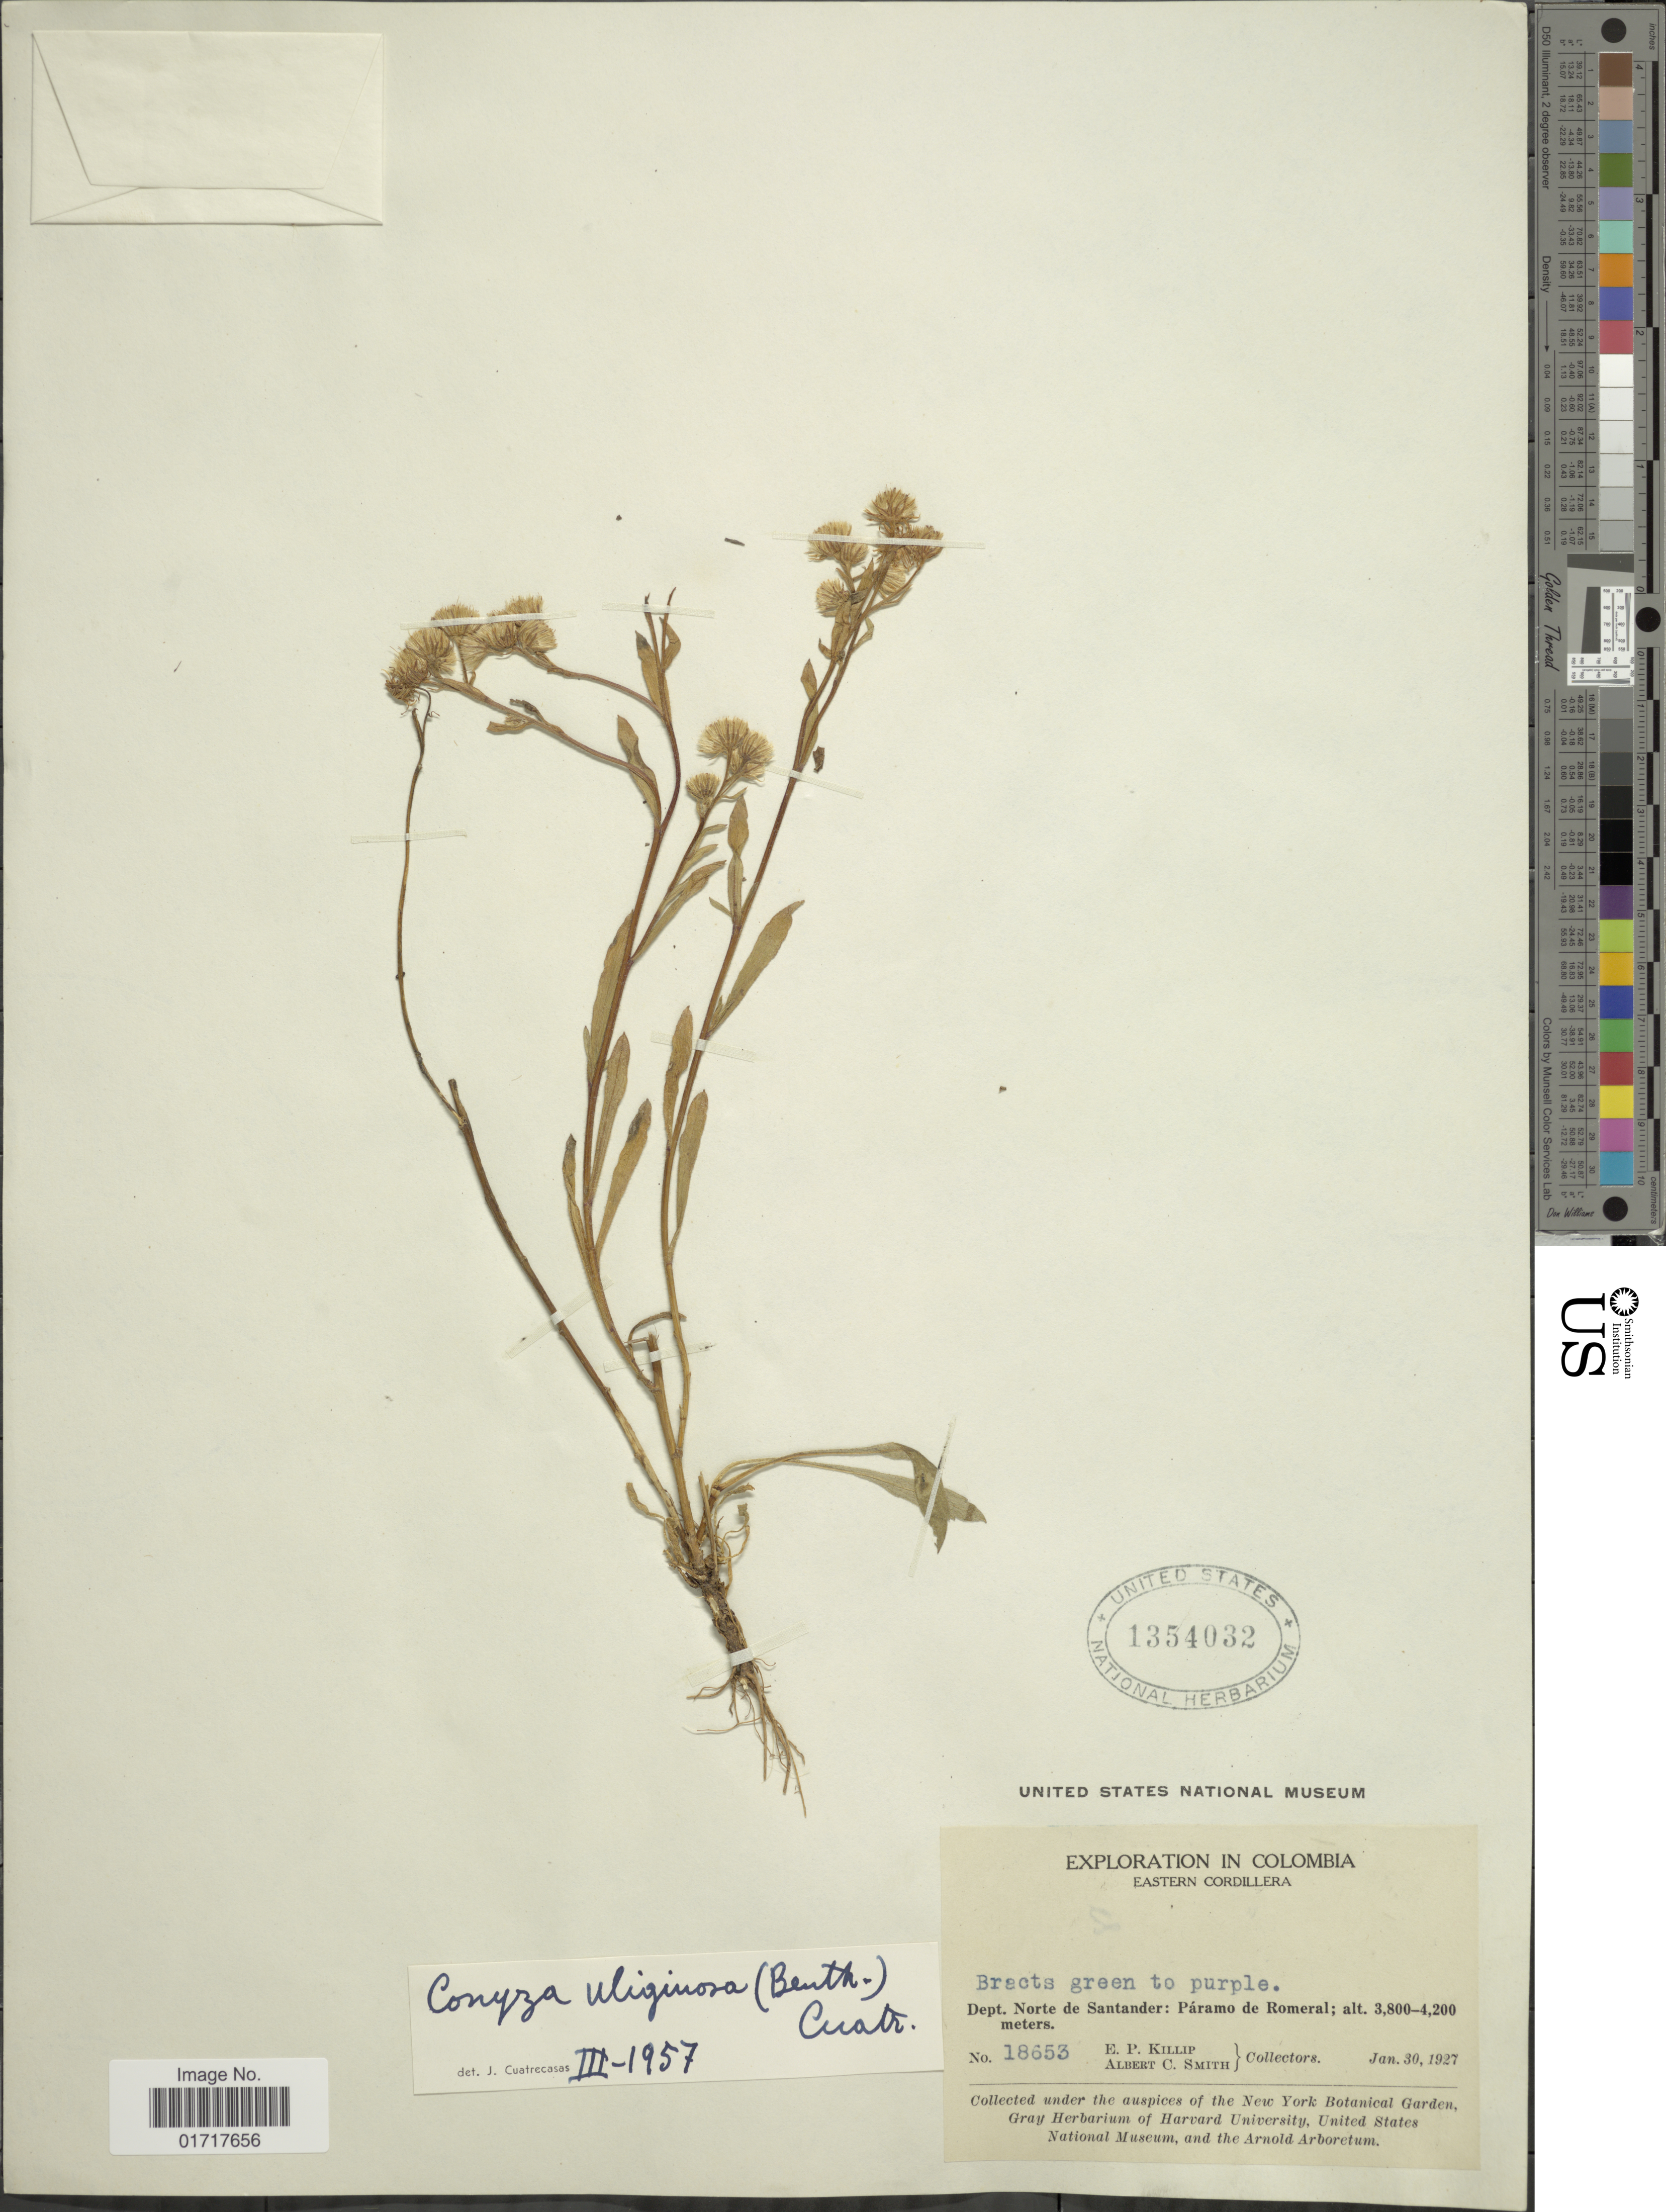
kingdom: Plantae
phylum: Tracheophyta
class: Magnoliopsida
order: Asterales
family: Asteraceae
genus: Conyza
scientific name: Conyza uliginosa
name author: (Benth.) Cuatrec.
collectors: E. P. Killip & A. C. Smith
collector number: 18653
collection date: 1927-01-30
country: Colombia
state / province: Norte de Santander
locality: Dept. Norte Santander: Paramo de Romeral. Eastern Cordillera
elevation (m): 3800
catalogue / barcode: US 1354032